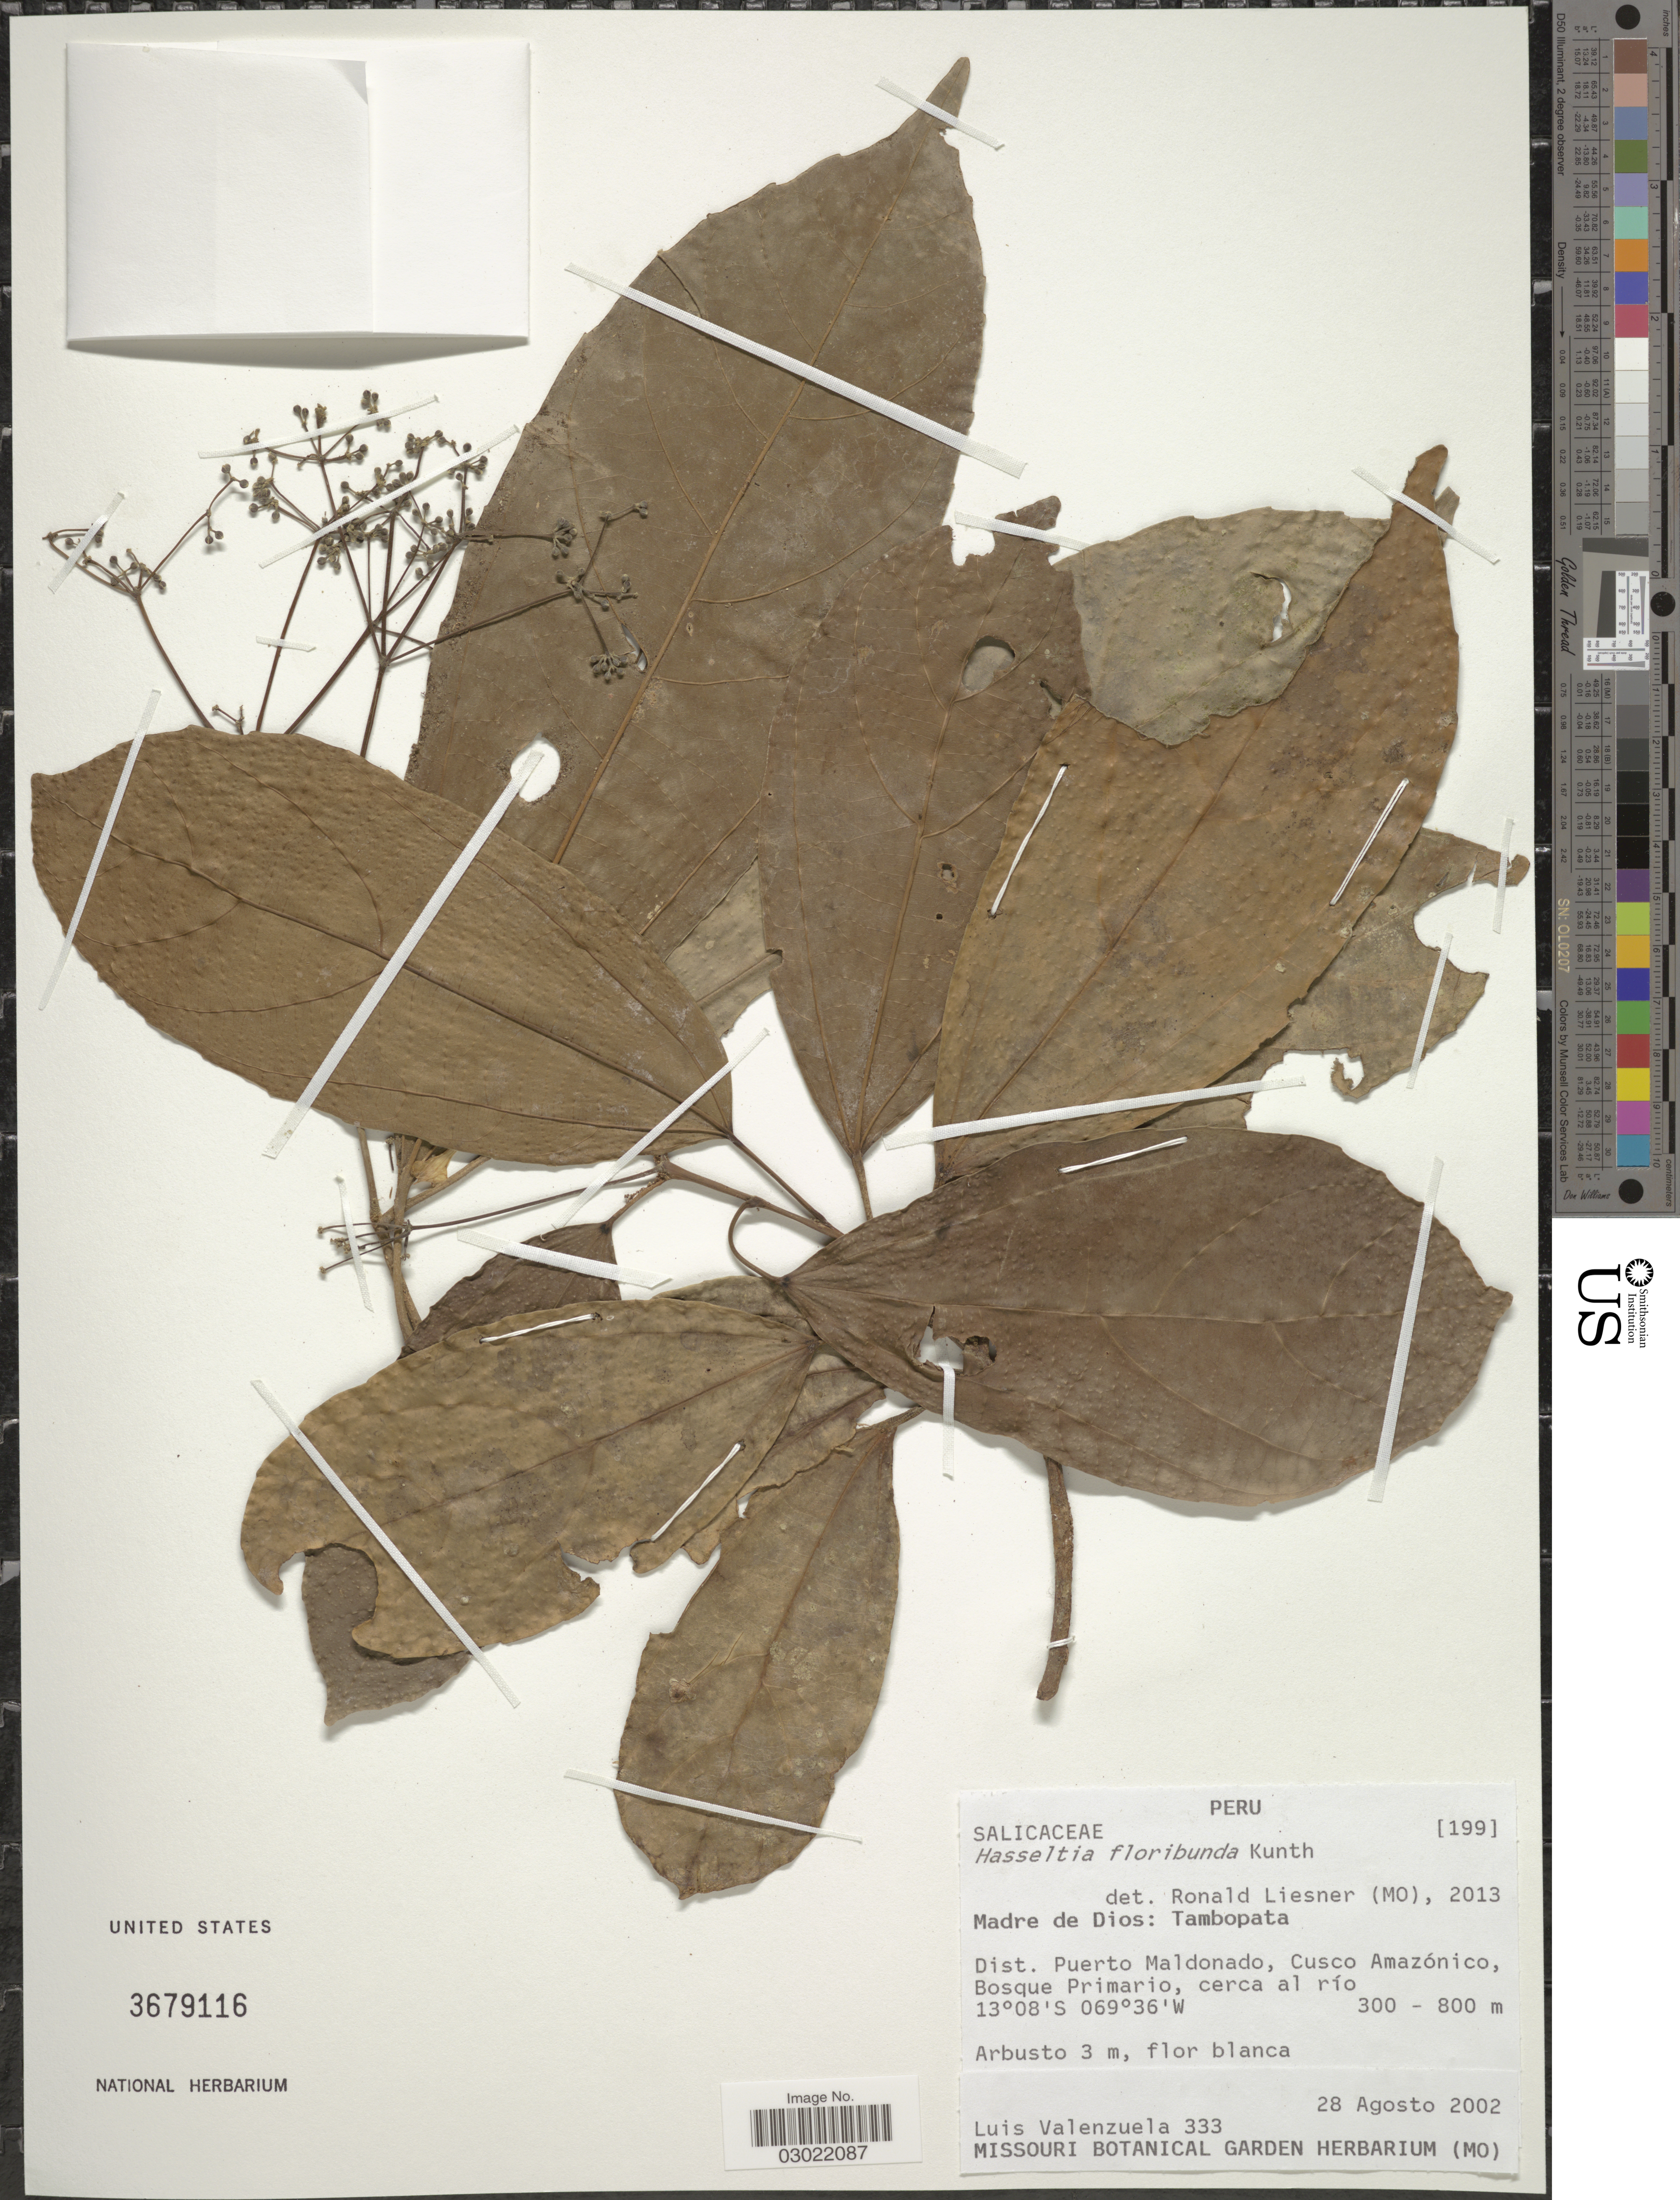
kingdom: Plantae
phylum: Tracheophyta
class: Magnoliopsida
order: Malpighiales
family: Salicaceae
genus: Hasseltia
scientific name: Hasseltia floribunda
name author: Kunth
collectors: L. Valenzuela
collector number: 333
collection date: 2002-08-28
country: Peru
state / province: Madre de Dios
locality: Tambopata. Dist. Puerto Maldonado, Cusco Amazónico, cerca al río.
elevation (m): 300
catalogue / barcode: US 3679116